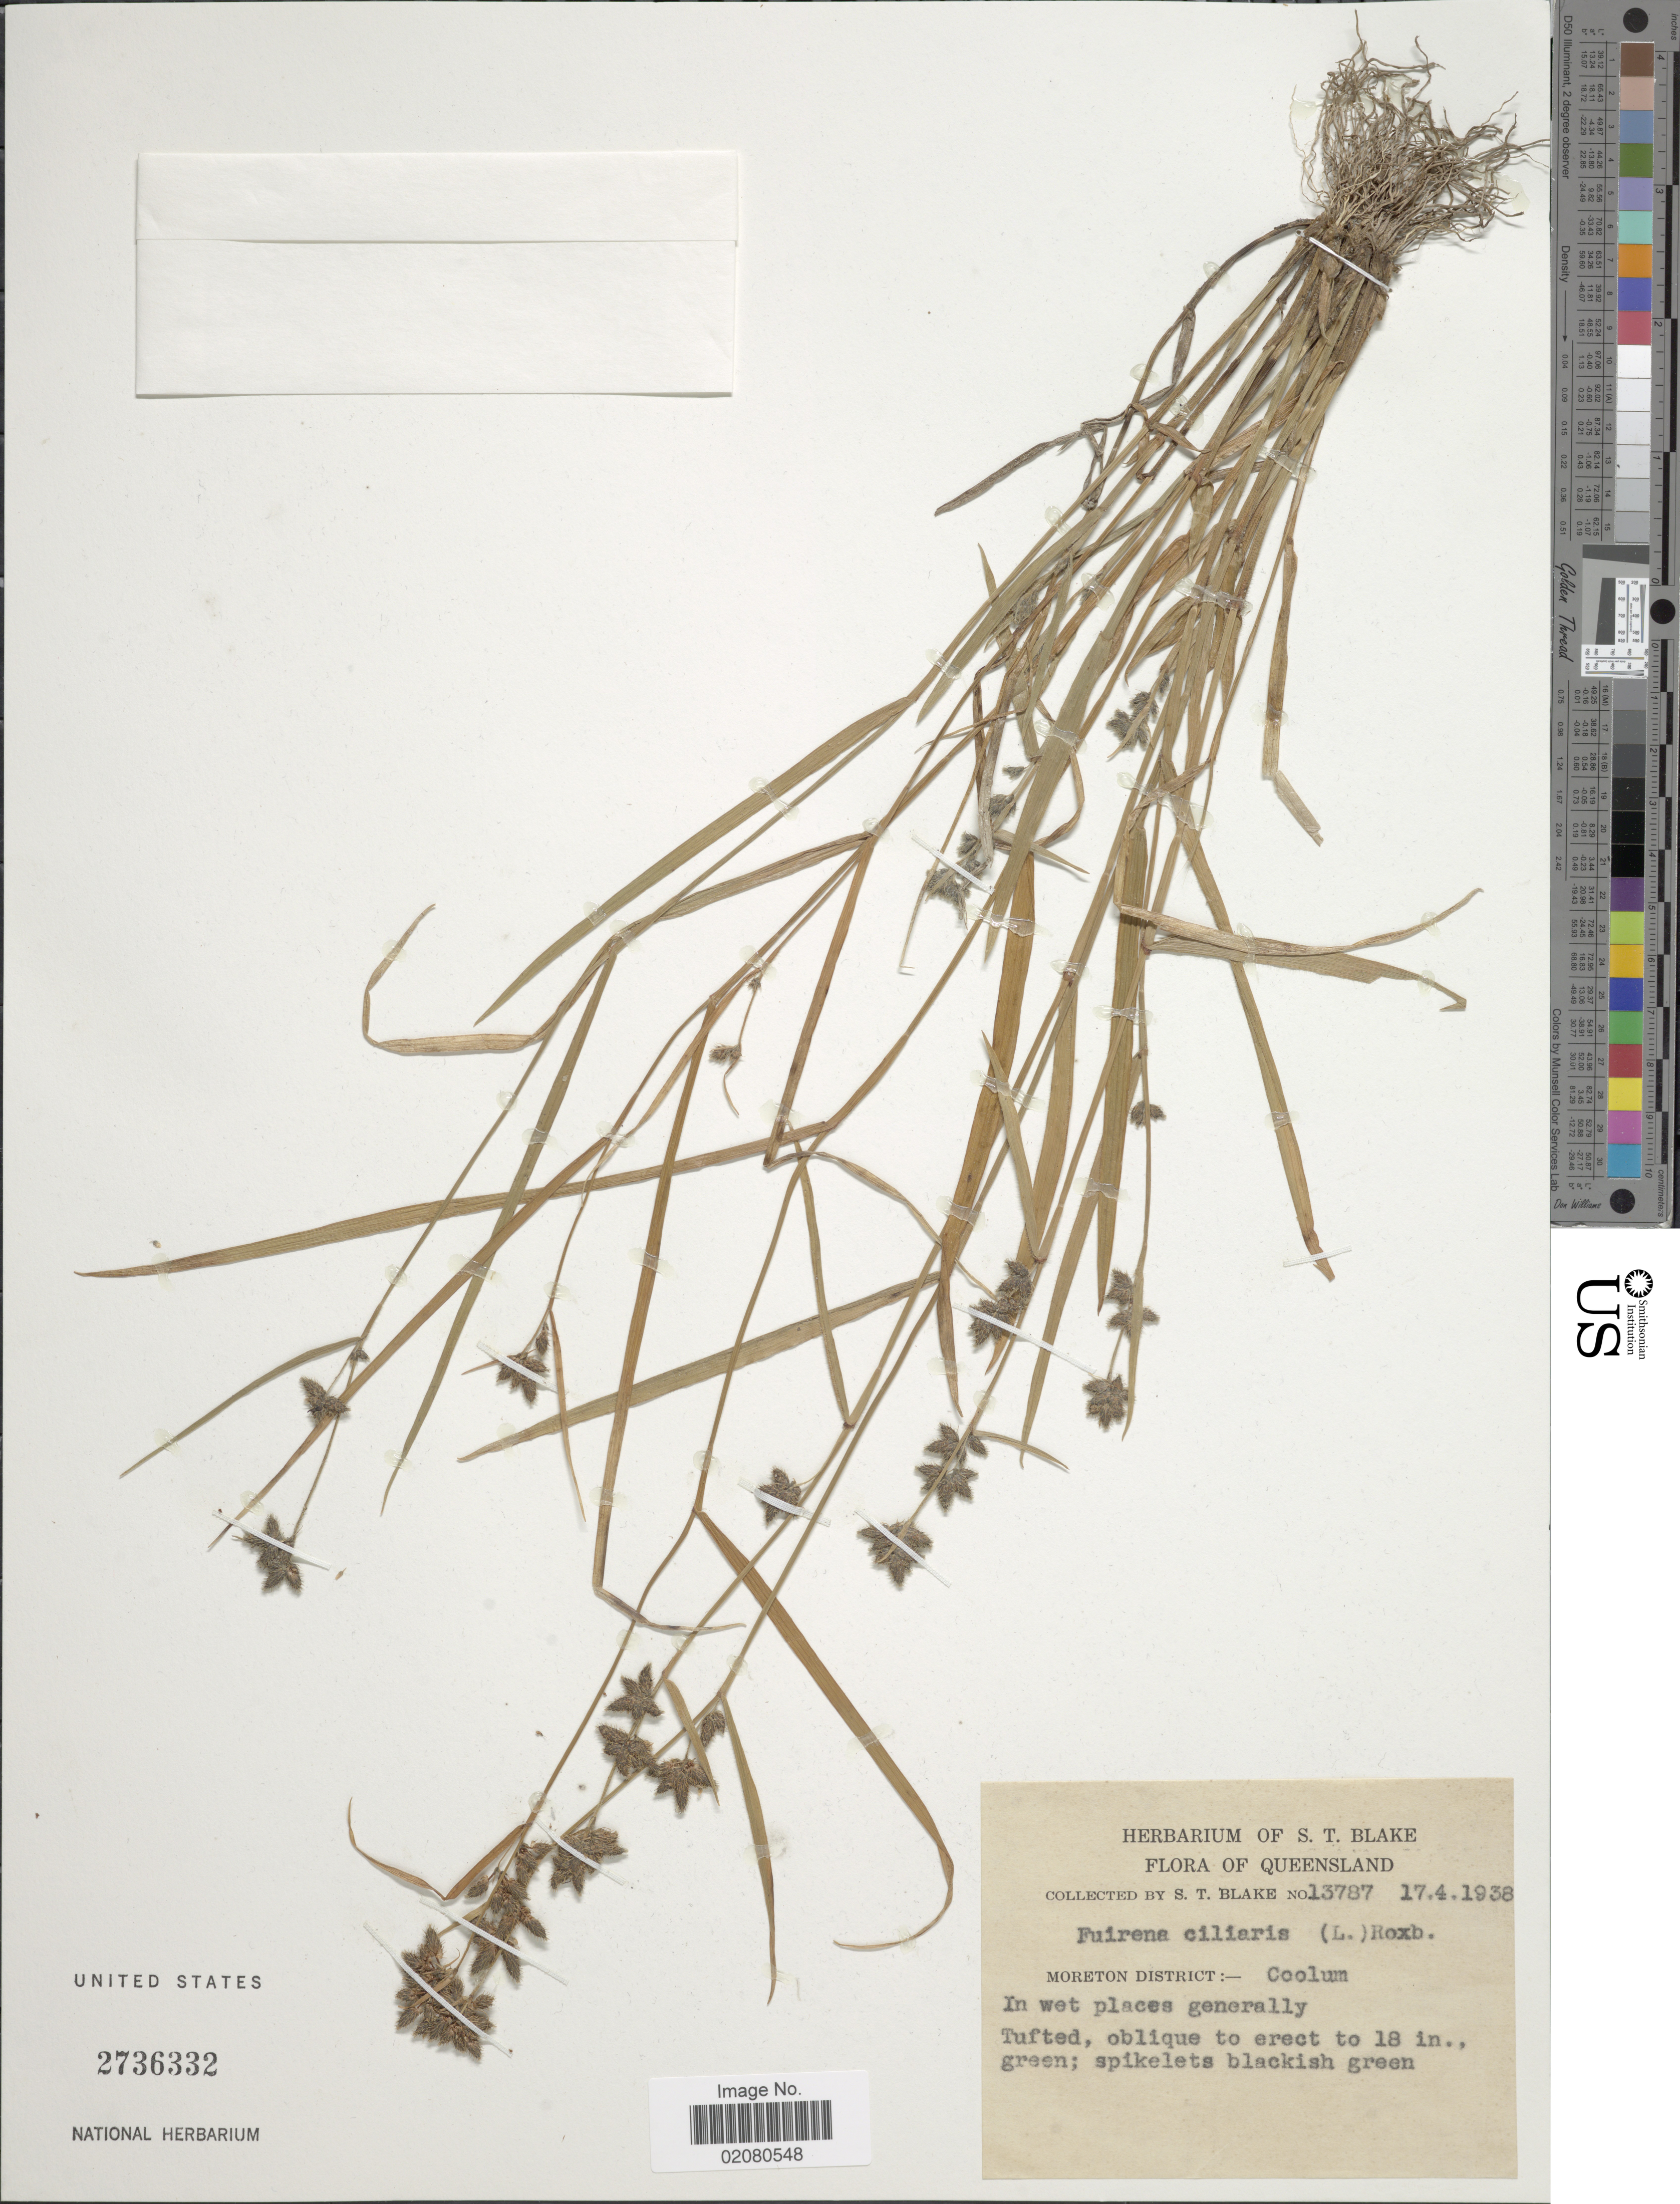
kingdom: Plantae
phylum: Tracheophyta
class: Liliopsida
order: Poales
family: Cyperaceae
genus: Fuirena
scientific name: Fuirena ciliaris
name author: (L.) Roxb.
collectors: S. T. Blake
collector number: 13787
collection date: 1938-04-17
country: Australia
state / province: Queensland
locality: Moreton District:-Coolum.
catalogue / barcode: US 2736332